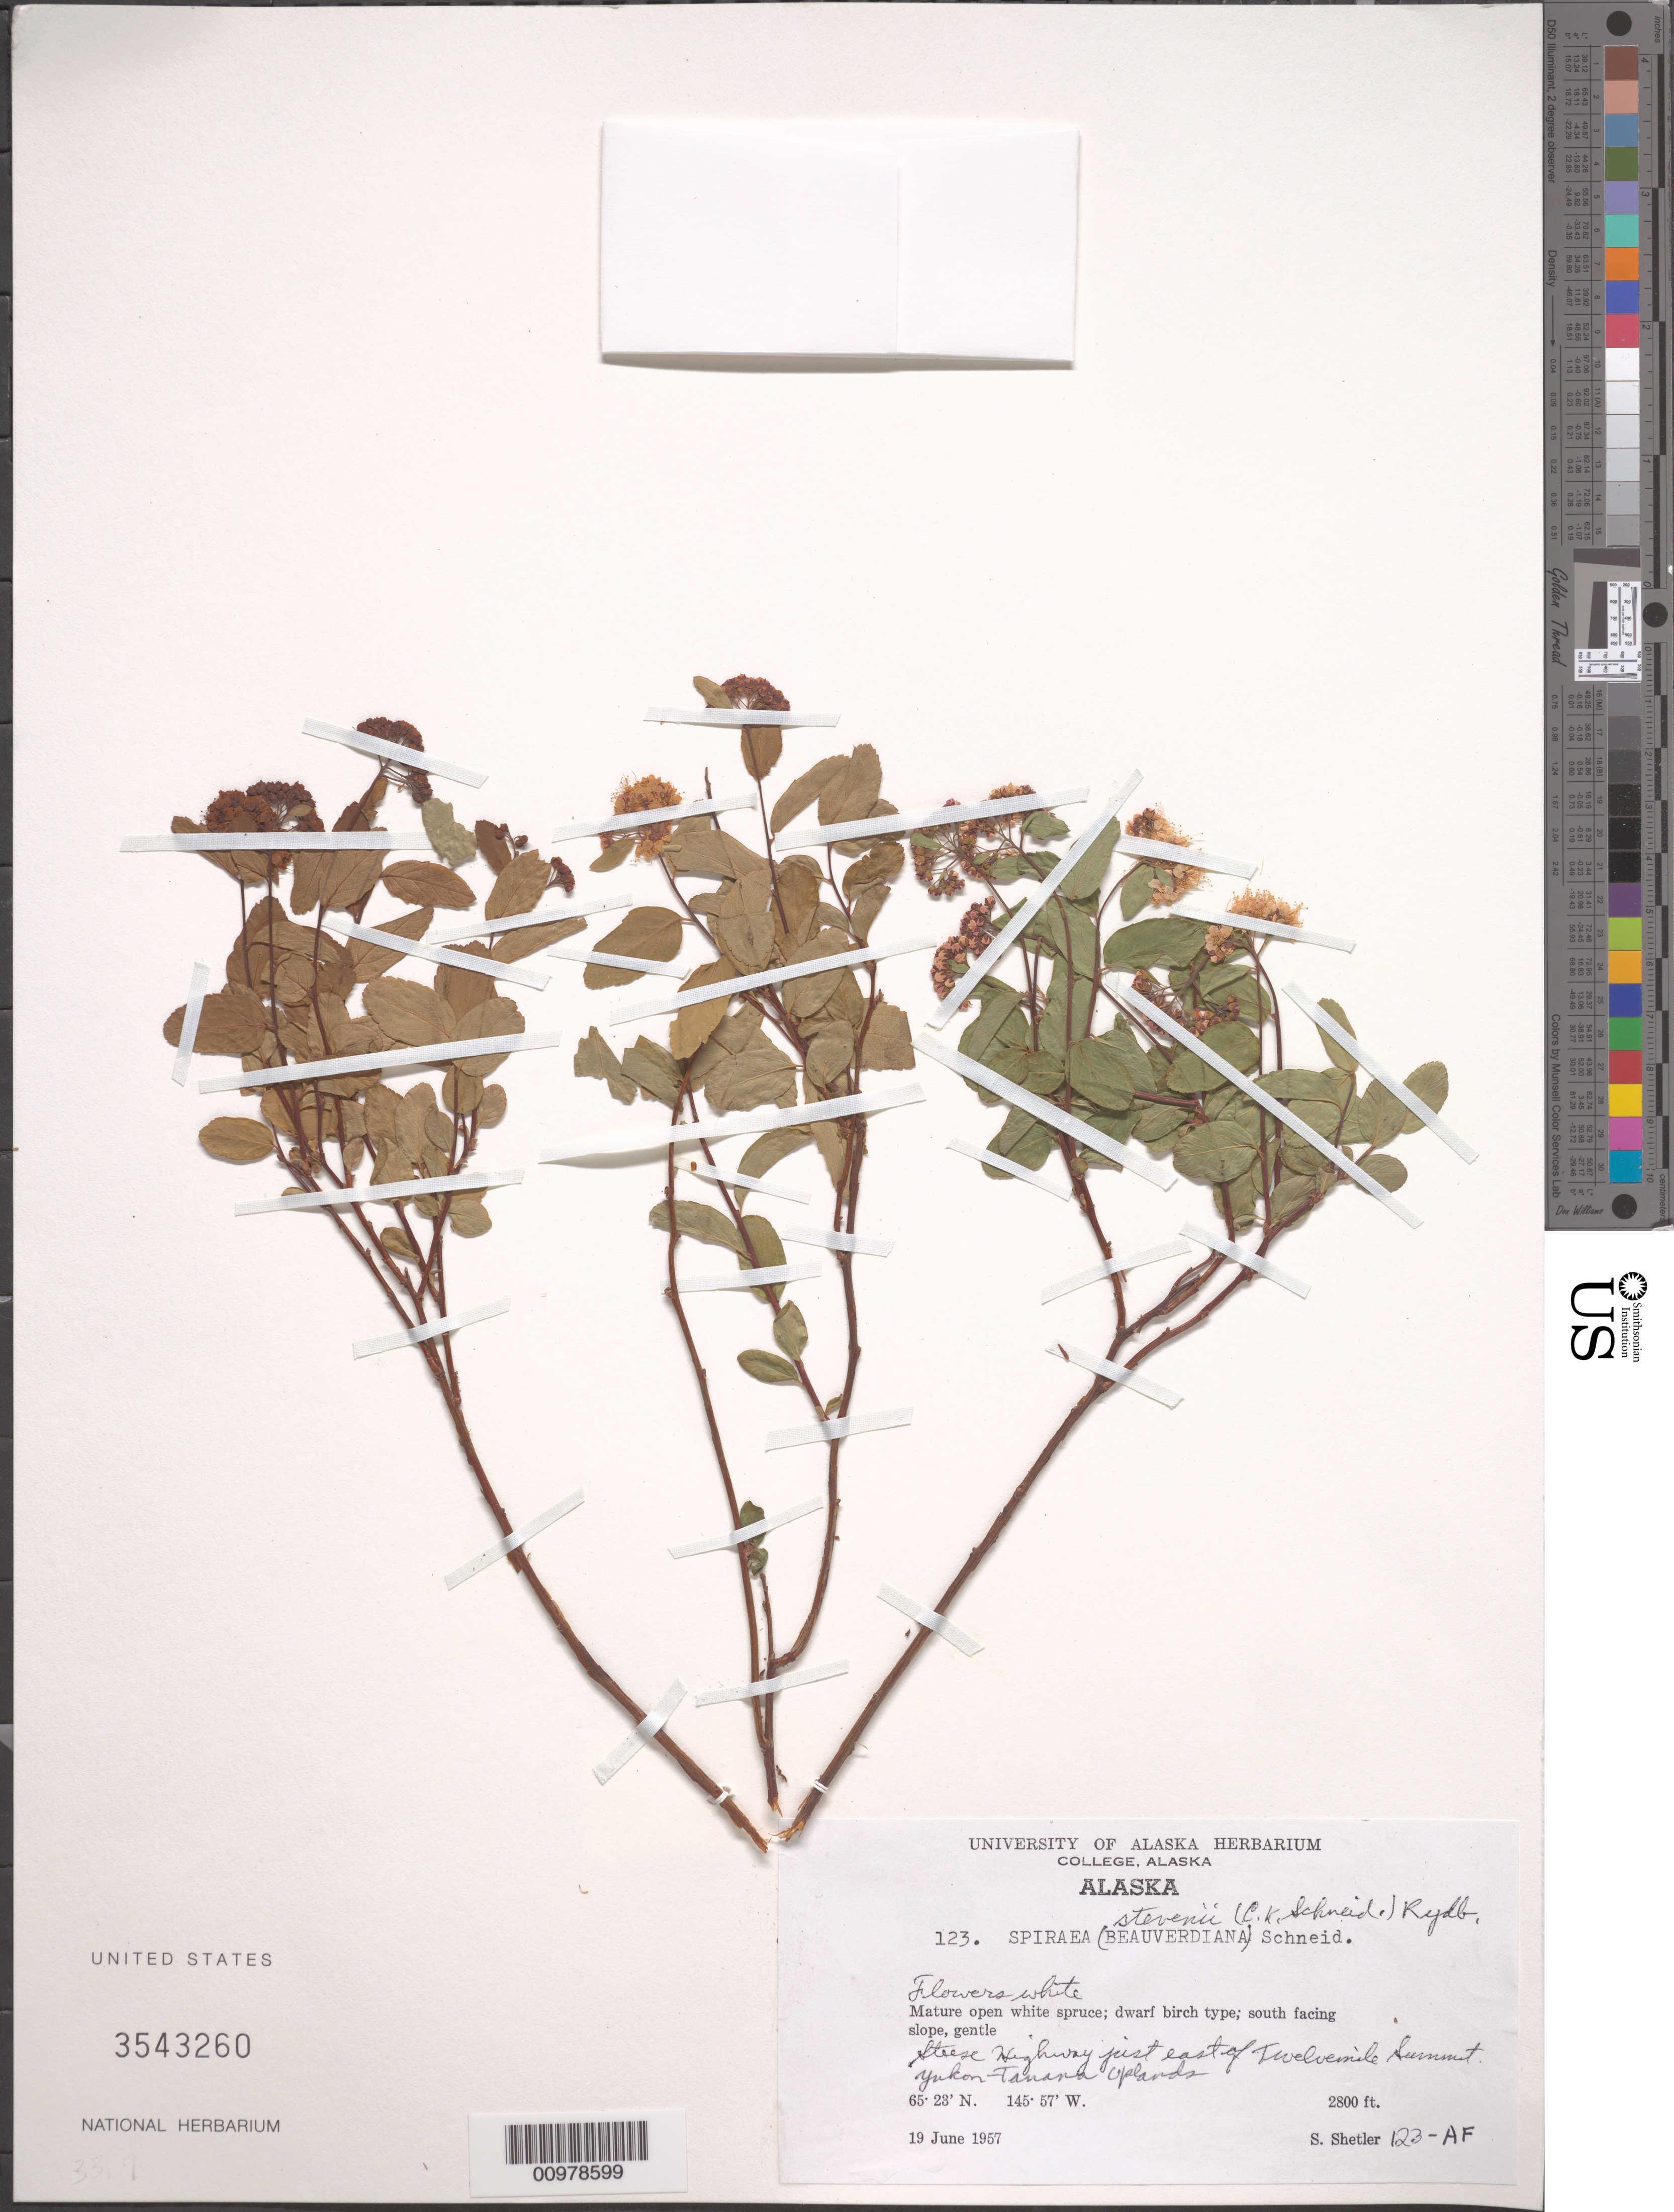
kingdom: Plantae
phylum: Tracheophyta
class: Magnoliopsida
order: Rosales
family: Rosaceae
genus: Spiraea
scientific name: Spiraea stevenii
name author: (C.K. Schneid.) Rydb.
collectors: S. Shetler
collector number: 123-AF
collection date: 1957-06-19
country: United States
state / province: Alaska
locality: Steese Highway just east of Twelve mile Summit. Yukon Tanana Uplands.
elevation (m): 853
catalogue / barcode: US 3543260